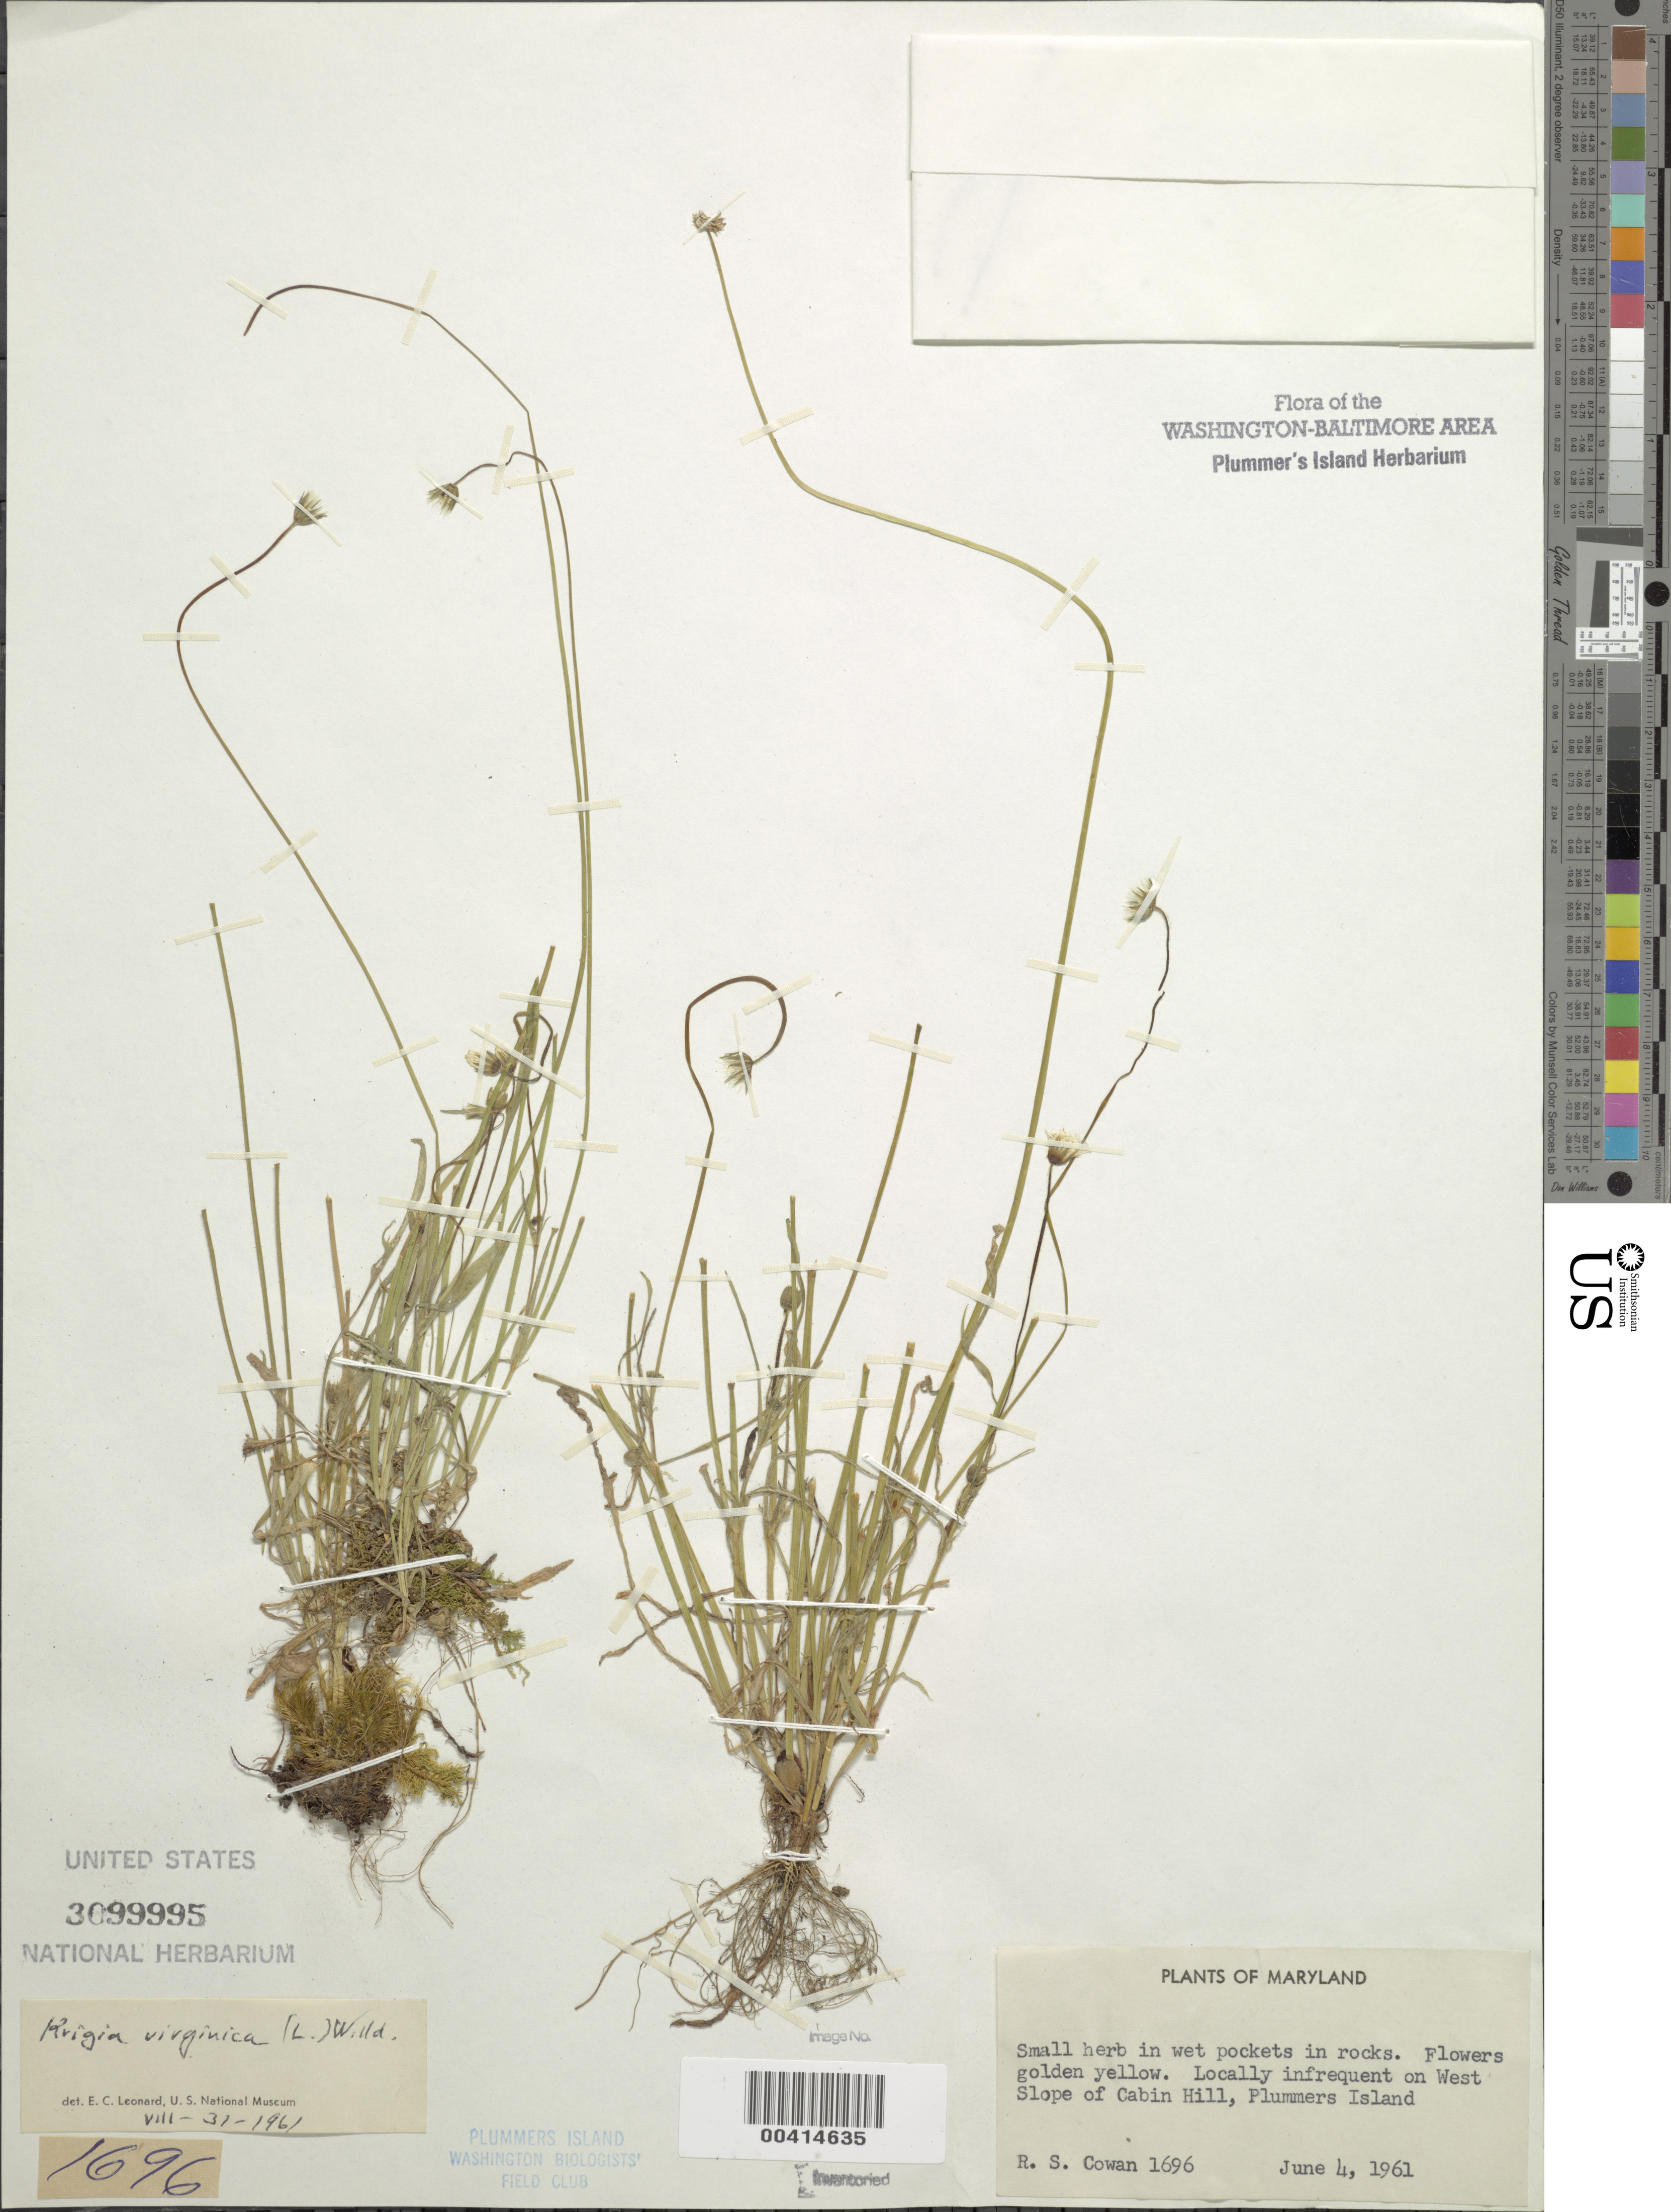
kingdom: Plantae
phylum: Tracheophyta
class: Magnoliopsida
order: Asterales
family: Asteraceae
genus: Krigia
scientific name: Krigia virginica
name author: (L.) Willd.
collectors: R. S. Cowan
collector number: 1696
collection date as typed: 04 Jun 1961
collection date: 1961-06-04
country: United States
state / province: Maryland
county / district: Montgomery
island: Plummers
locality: Plummer's Island; west slope of Cabin Hill C. & O. Canal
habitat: Wet pockets in rocks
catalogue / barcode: US 3099995